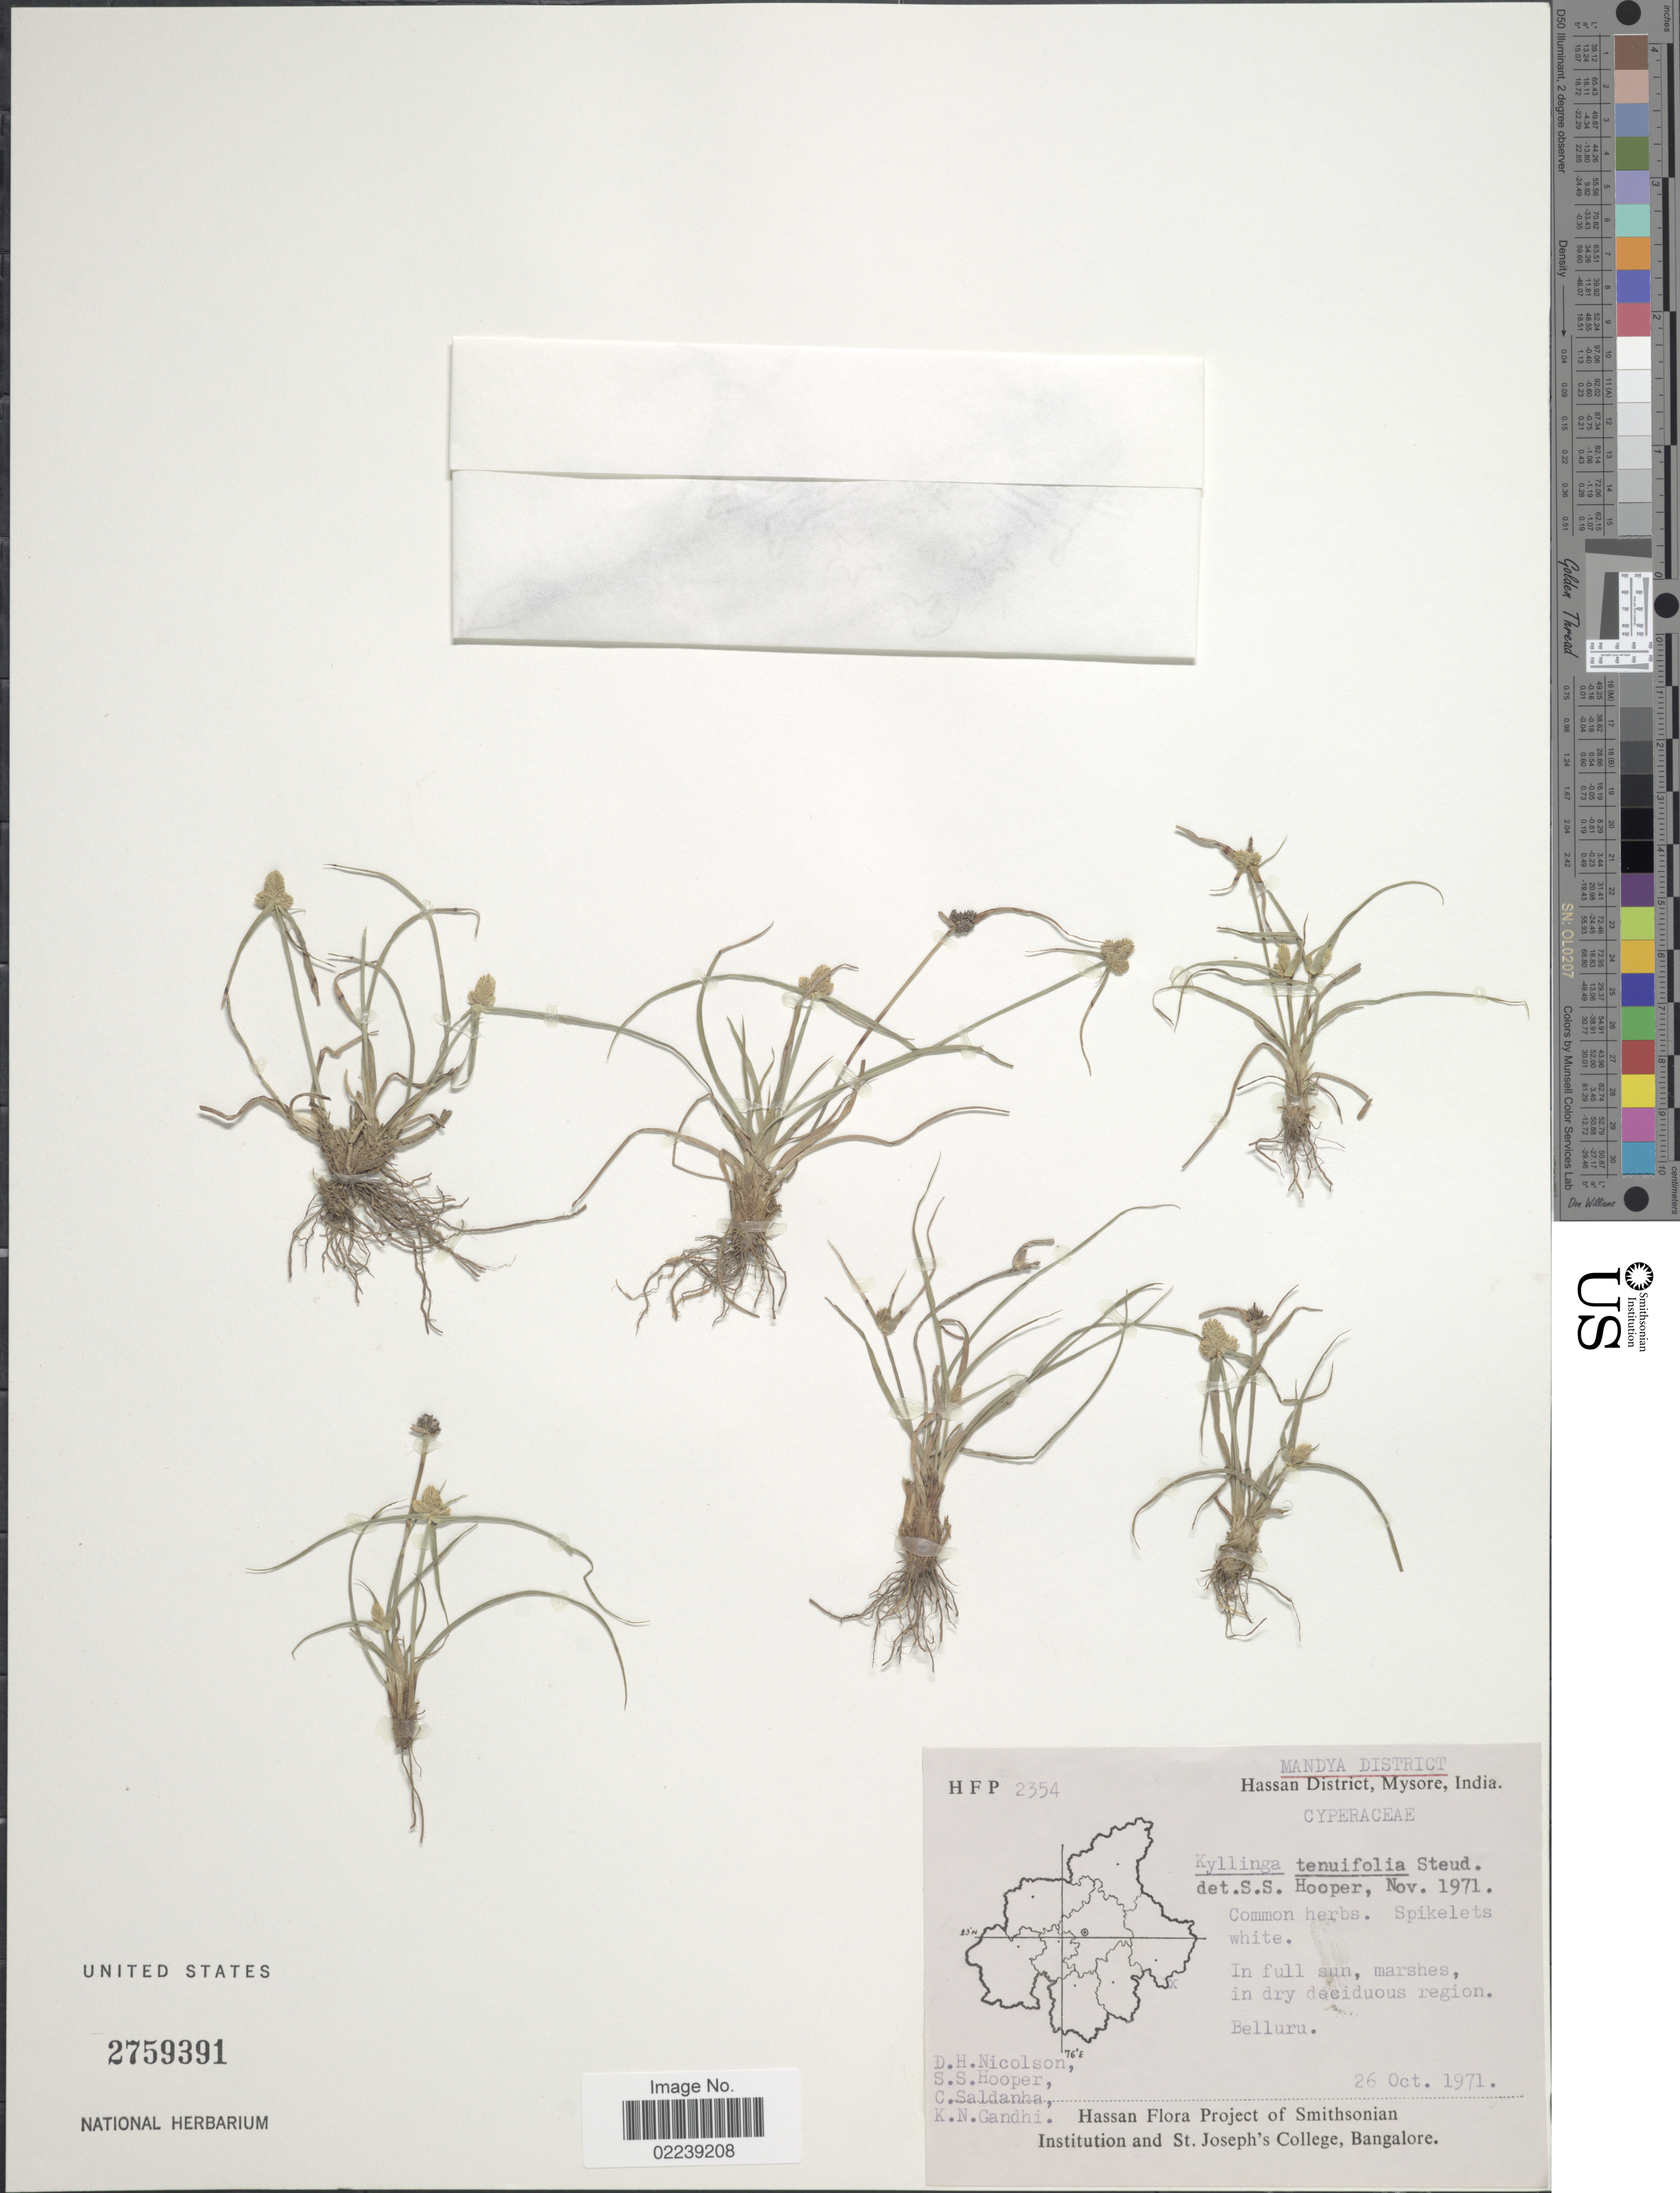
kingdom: Plantae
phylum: Tracheophyta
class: Liliopsida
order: Poales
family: Cyperaceae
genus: Cyperus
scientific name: Cyperus tenuifolius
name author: (Steud.) Dandy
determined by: Strong, M. T., (US), Smithsonian Institution - National Museum of Natural History (UNITED STATES)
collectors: D. H. Nicolson, S. S. Hooper, C. Saldanha & K. N. Gandhi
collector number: HFP2354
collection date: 1971-10-26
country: India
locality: Mandya District, Hassan District, Mysore. Belluru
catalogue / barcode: US 2759391